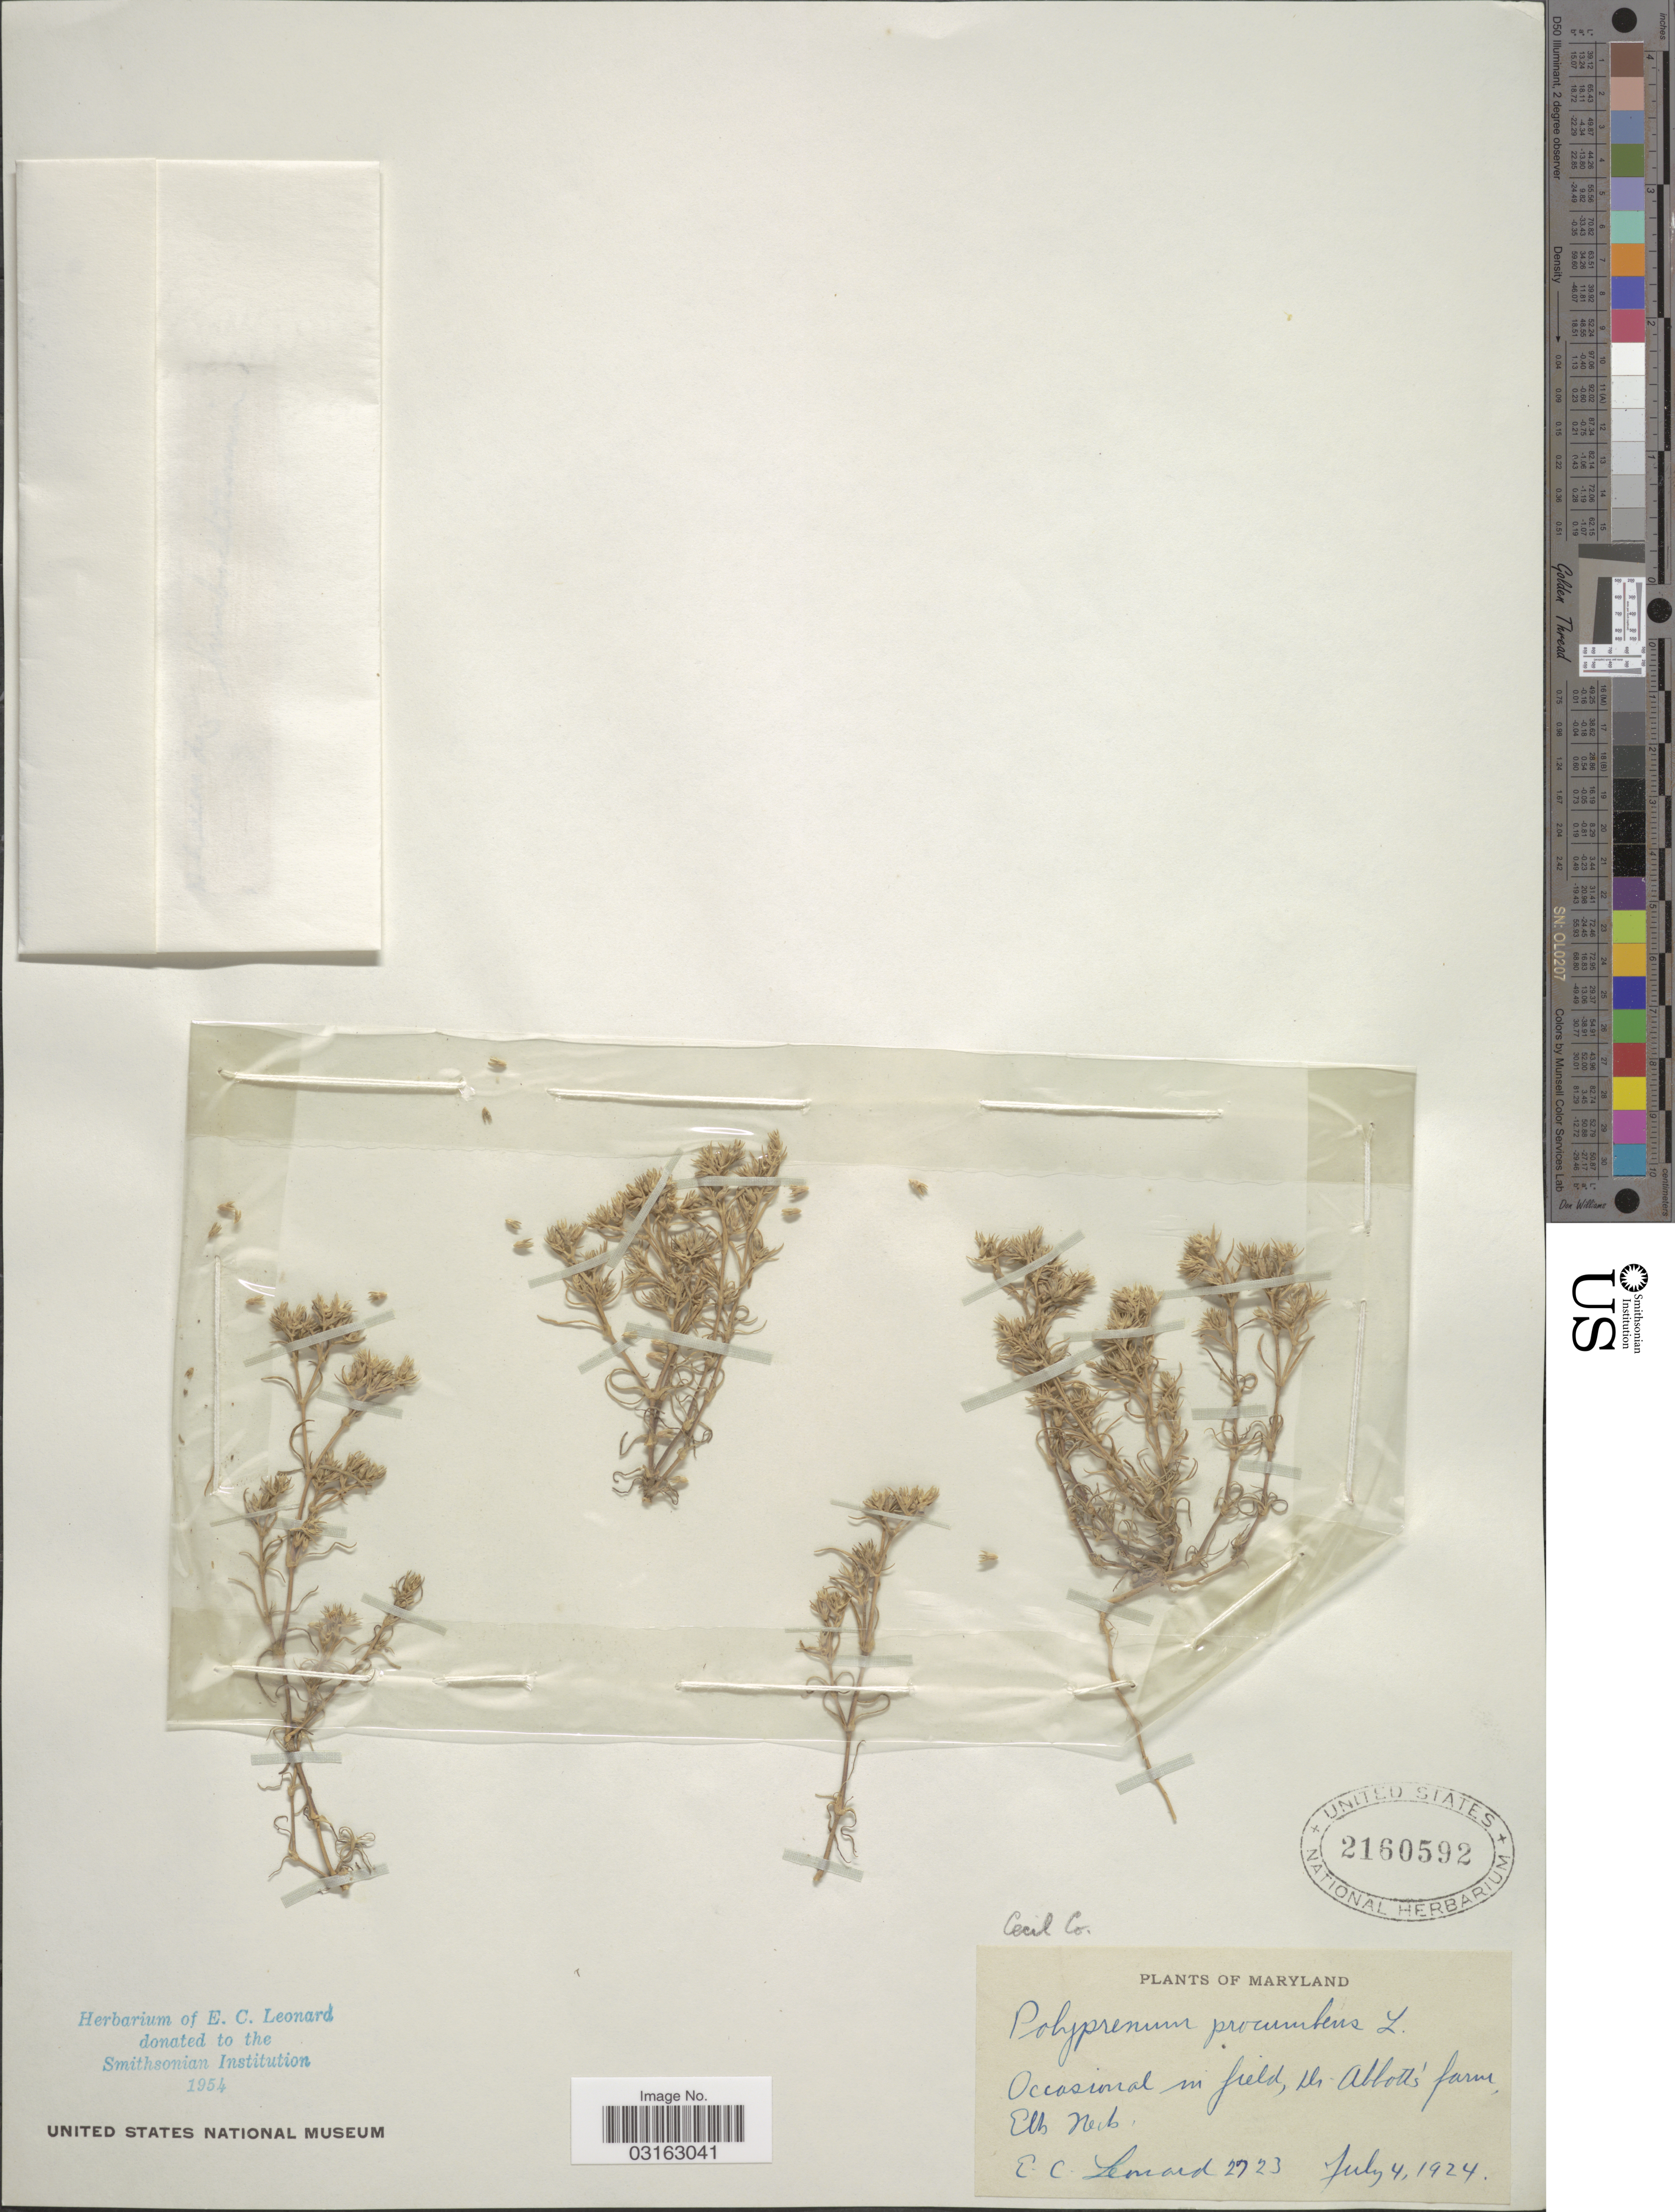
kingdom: Plantae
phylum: Tracheophyta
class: Magnoliopsida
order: Lamiales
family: Tetrachondraceae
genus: Polypremum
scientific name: Polypremum procumbens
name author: L.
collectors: E. C. Leonard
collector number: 2723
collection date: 1924-07-04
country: United States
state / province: Maryland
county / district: Cecil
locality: Maryland. Occasional in field, Dr. Abbott's farm, Elkneck. Cecil Co.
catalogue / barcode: US 2160592